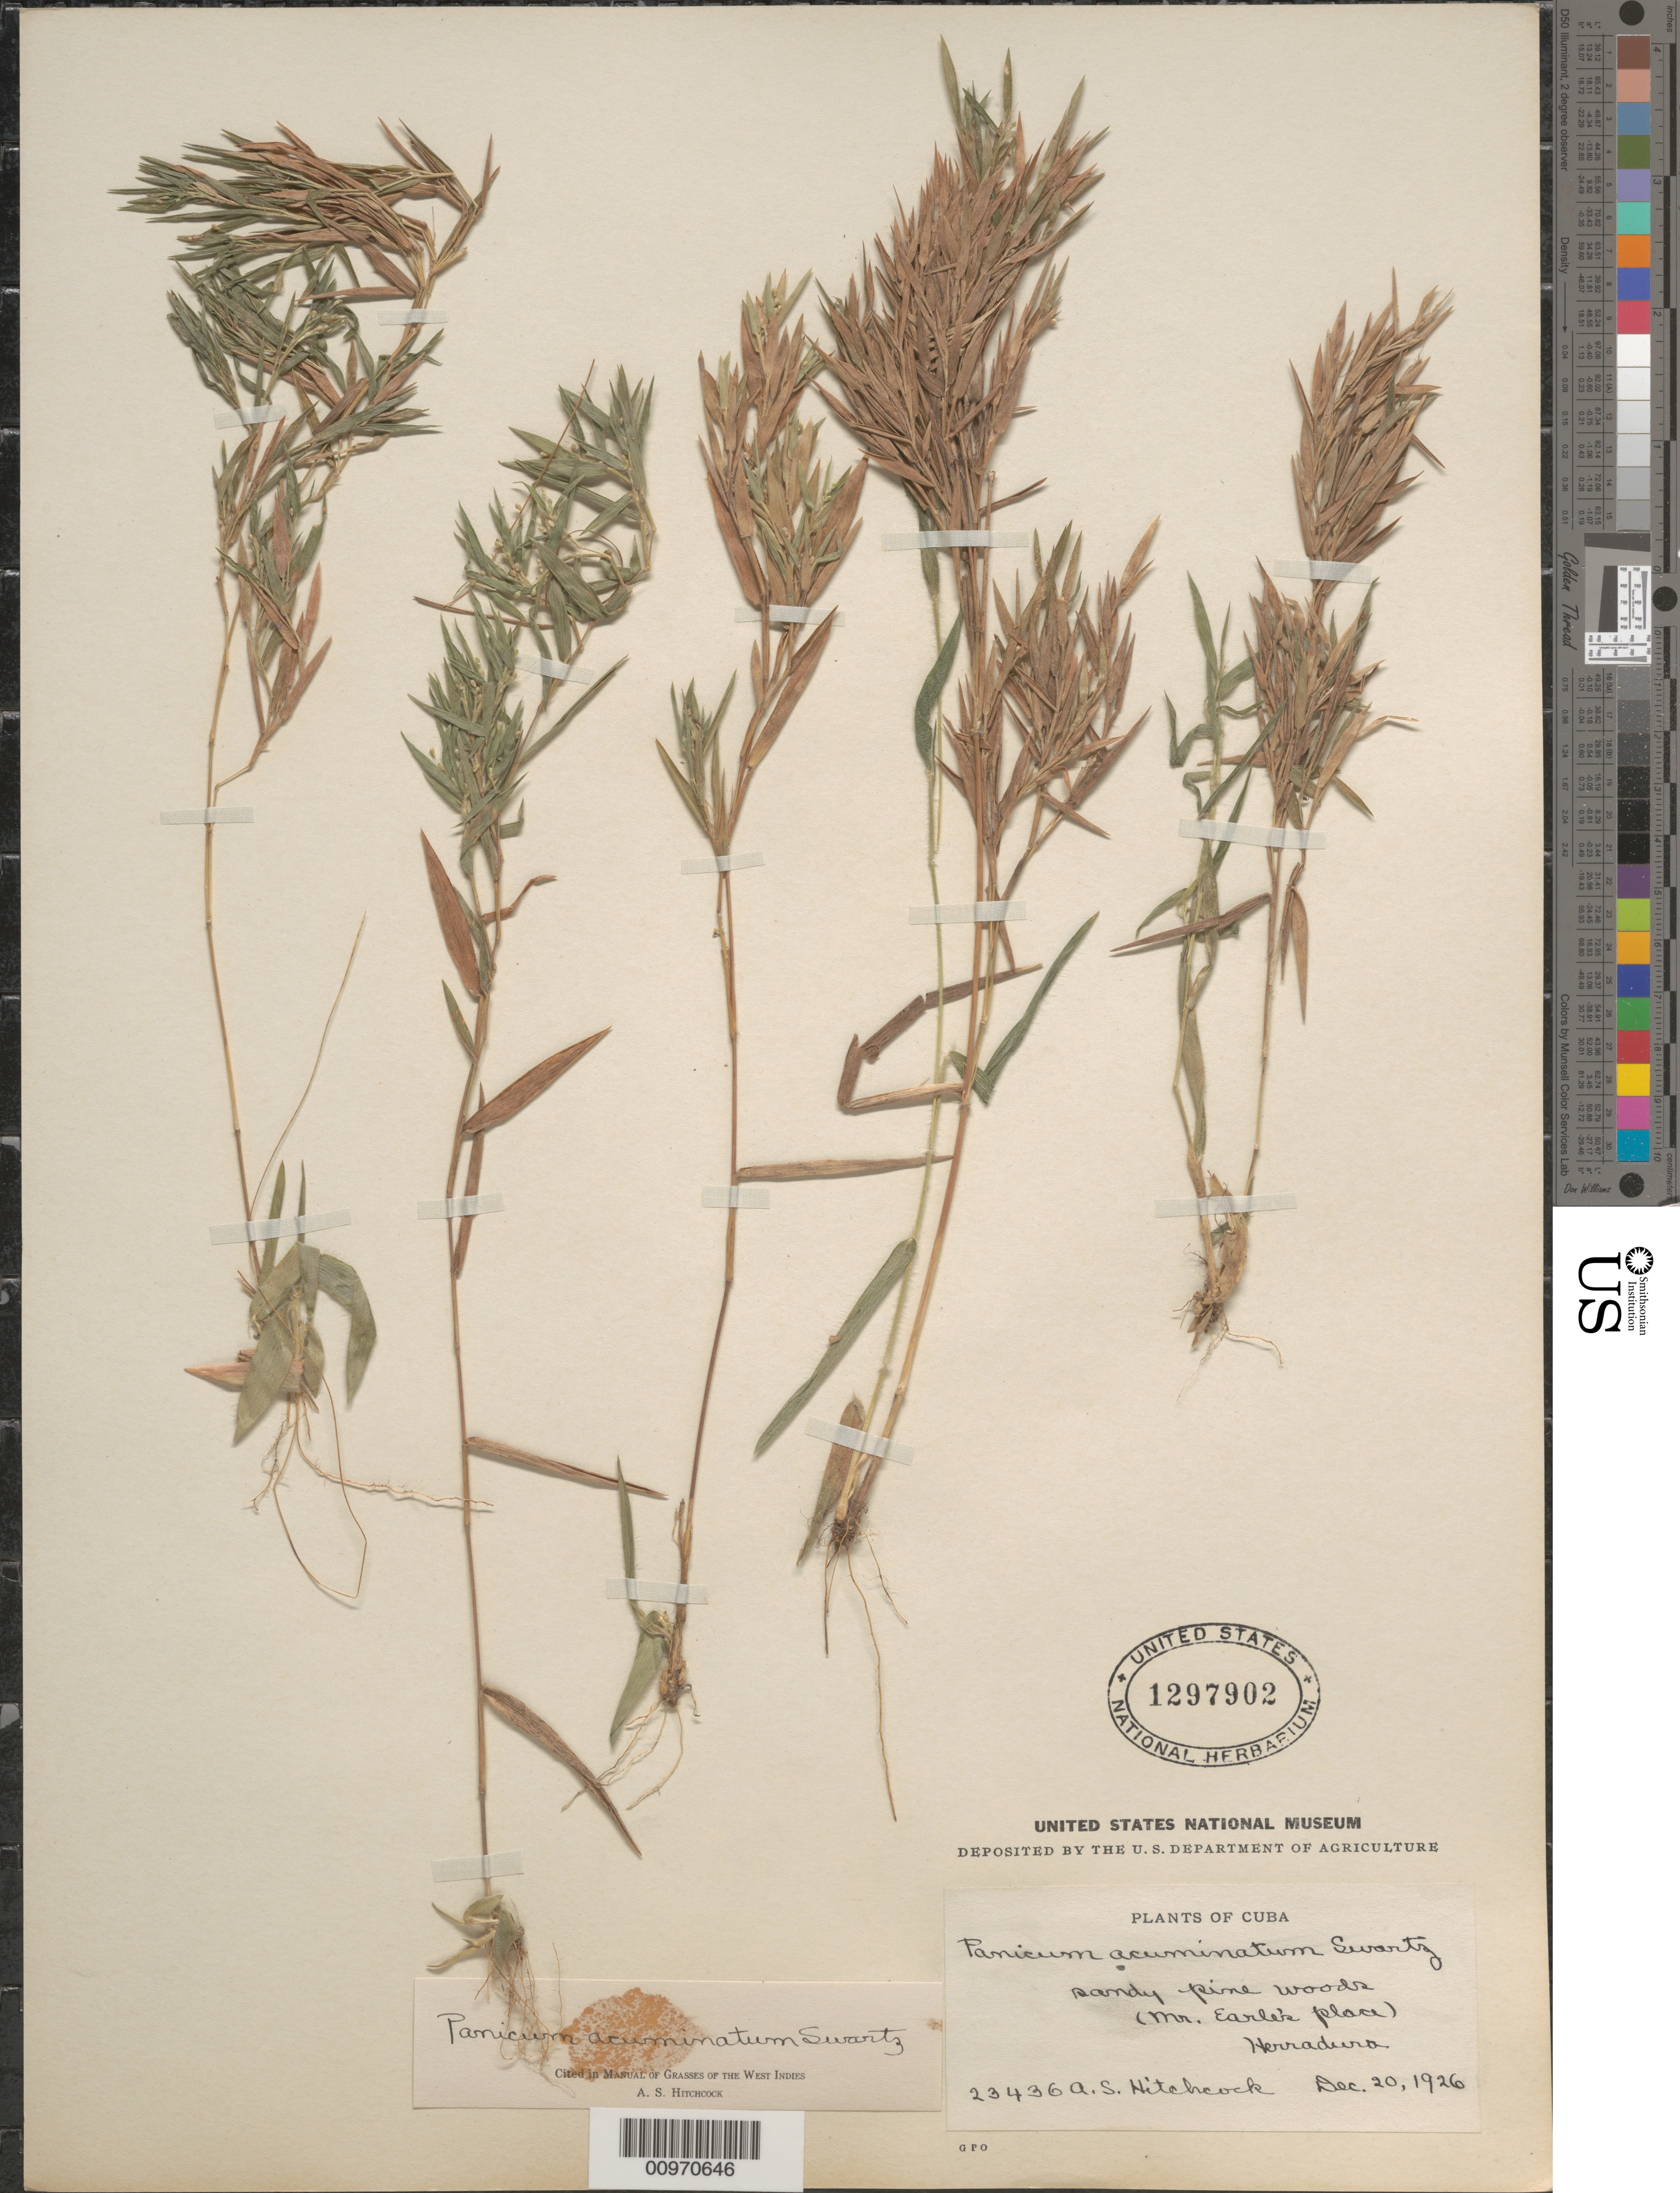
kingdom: Plantae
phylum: Tracheophyta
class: Liliopsida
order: Poales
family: Poaceae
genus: Panicum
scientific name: Panicum acuminatum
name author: Sw.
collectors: A. S. Hitchcock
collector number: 23436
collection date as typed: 20 Dec 1926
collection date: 1926-12-20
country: Cuba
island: Cuba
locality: Heradura, Mr Earle's place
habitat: Sandy pine woods.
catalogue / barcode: US 1297902